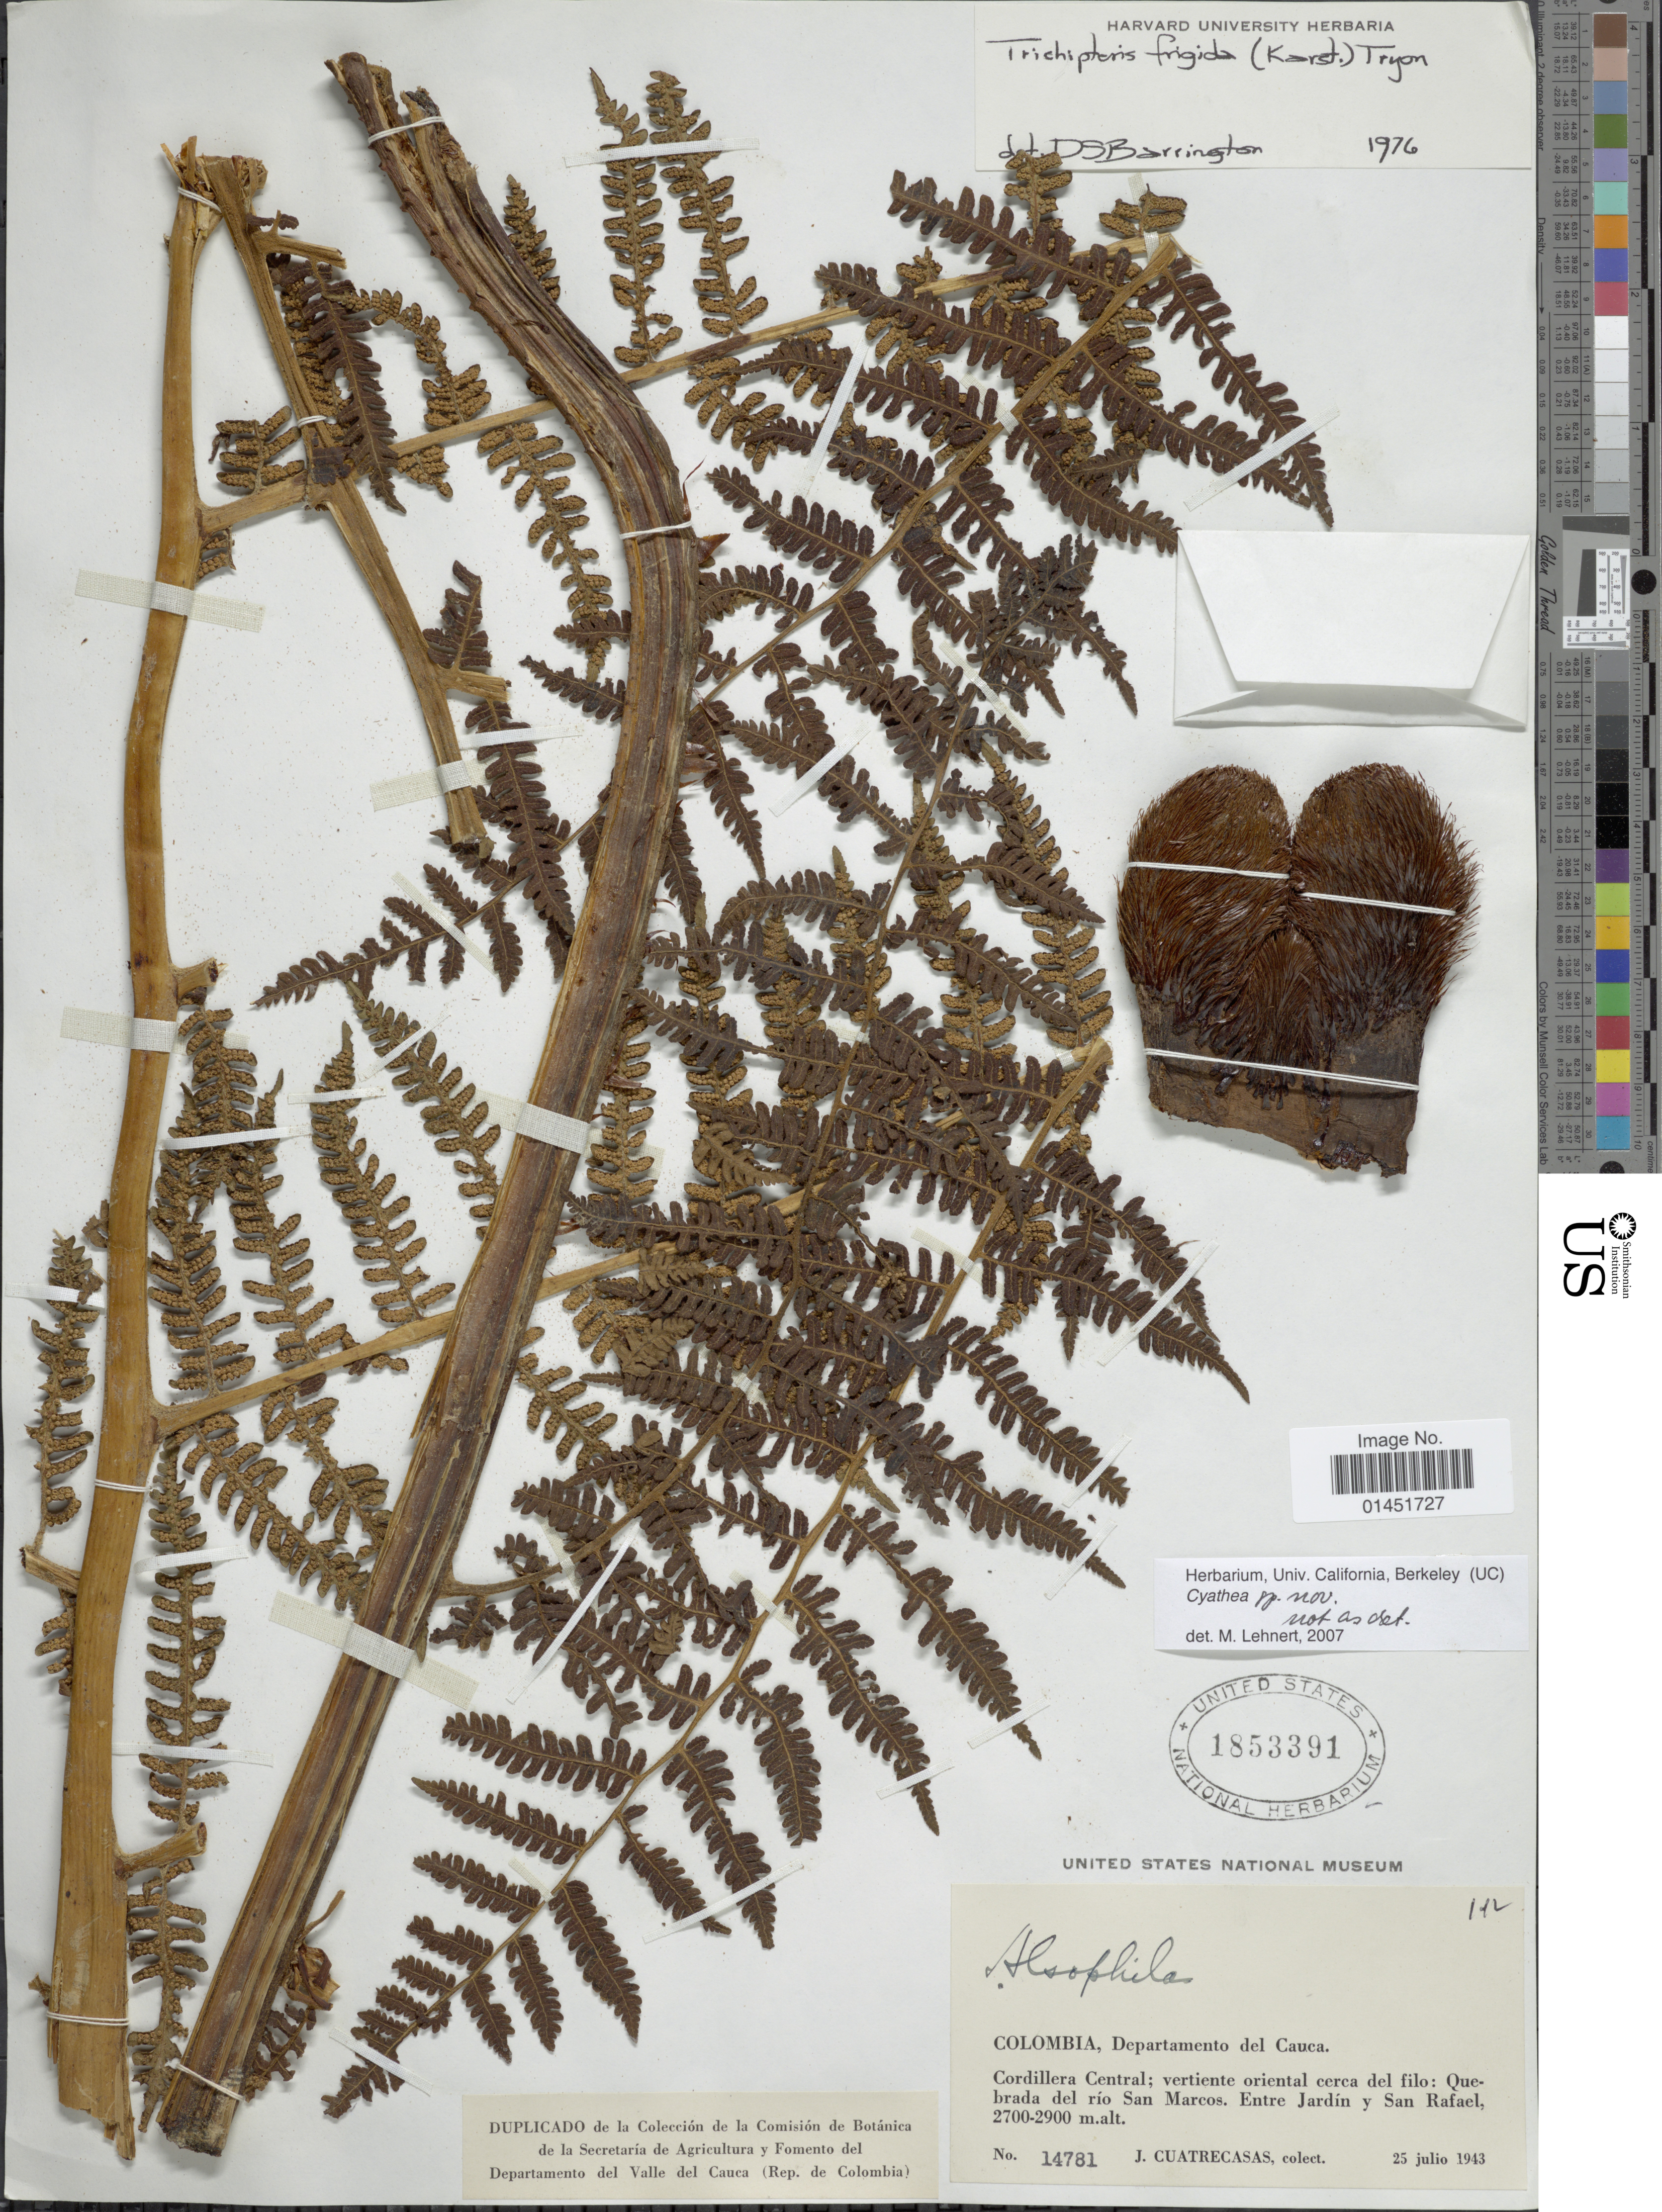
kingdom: Plantae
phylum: Tracheophyta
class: Polypodiopsida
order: Cyatheales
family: Cyatheaceae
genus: Cyathea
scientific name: Cyathea frigida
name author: (H. Karst.) Domin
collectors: J. Cuatrecasas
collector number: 14781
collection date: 1943-07-25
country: Colombia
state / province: Cauca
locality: Cordillera Central: veriente oriental cerca del filo: Quebrada del rio San Marcos. Entre Jardin y San Rafael.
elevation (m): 2700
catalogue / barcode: US 1853391